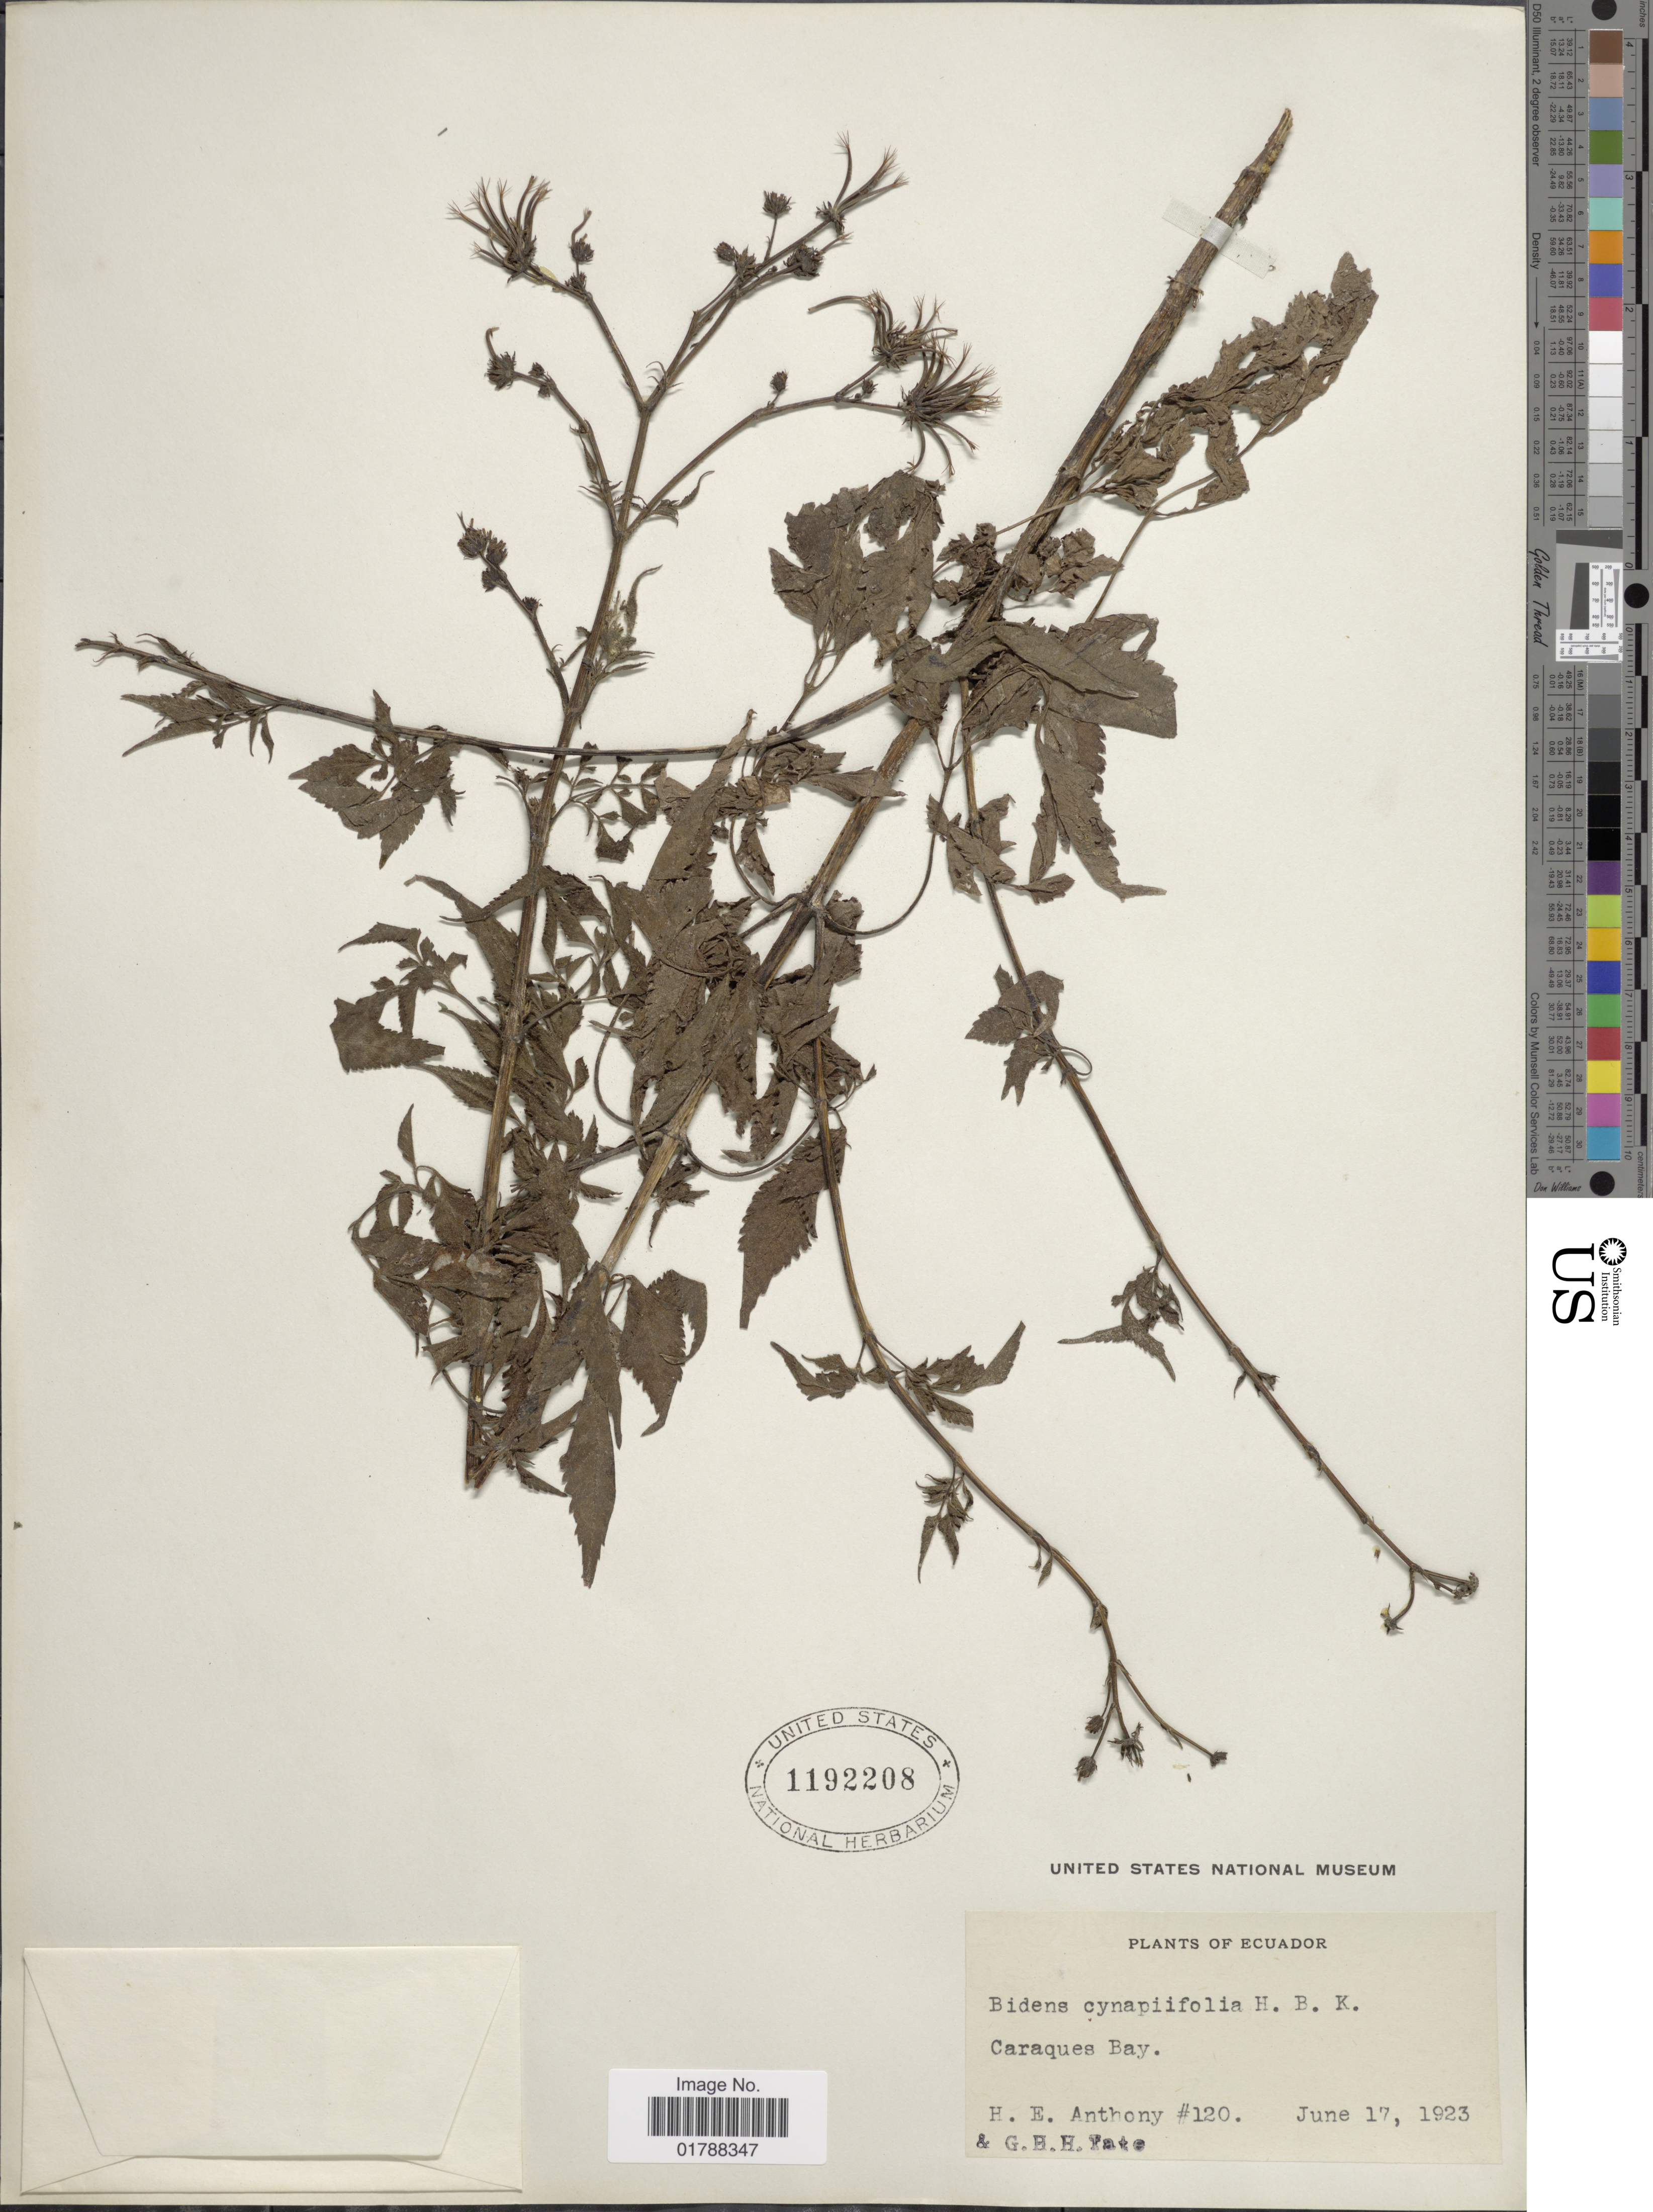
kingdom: Plantae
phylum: Tracheophyta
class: Magnoliopsida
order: Asterales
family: Asteraceae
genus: Bidens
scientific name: Bidens cynapiifolia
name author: Kunth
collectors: H. E. Anthony & G. H. H.Tate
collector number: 120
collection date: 1923-06-17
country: Ecuador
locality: Caraques Bay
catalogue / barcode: US 1192208